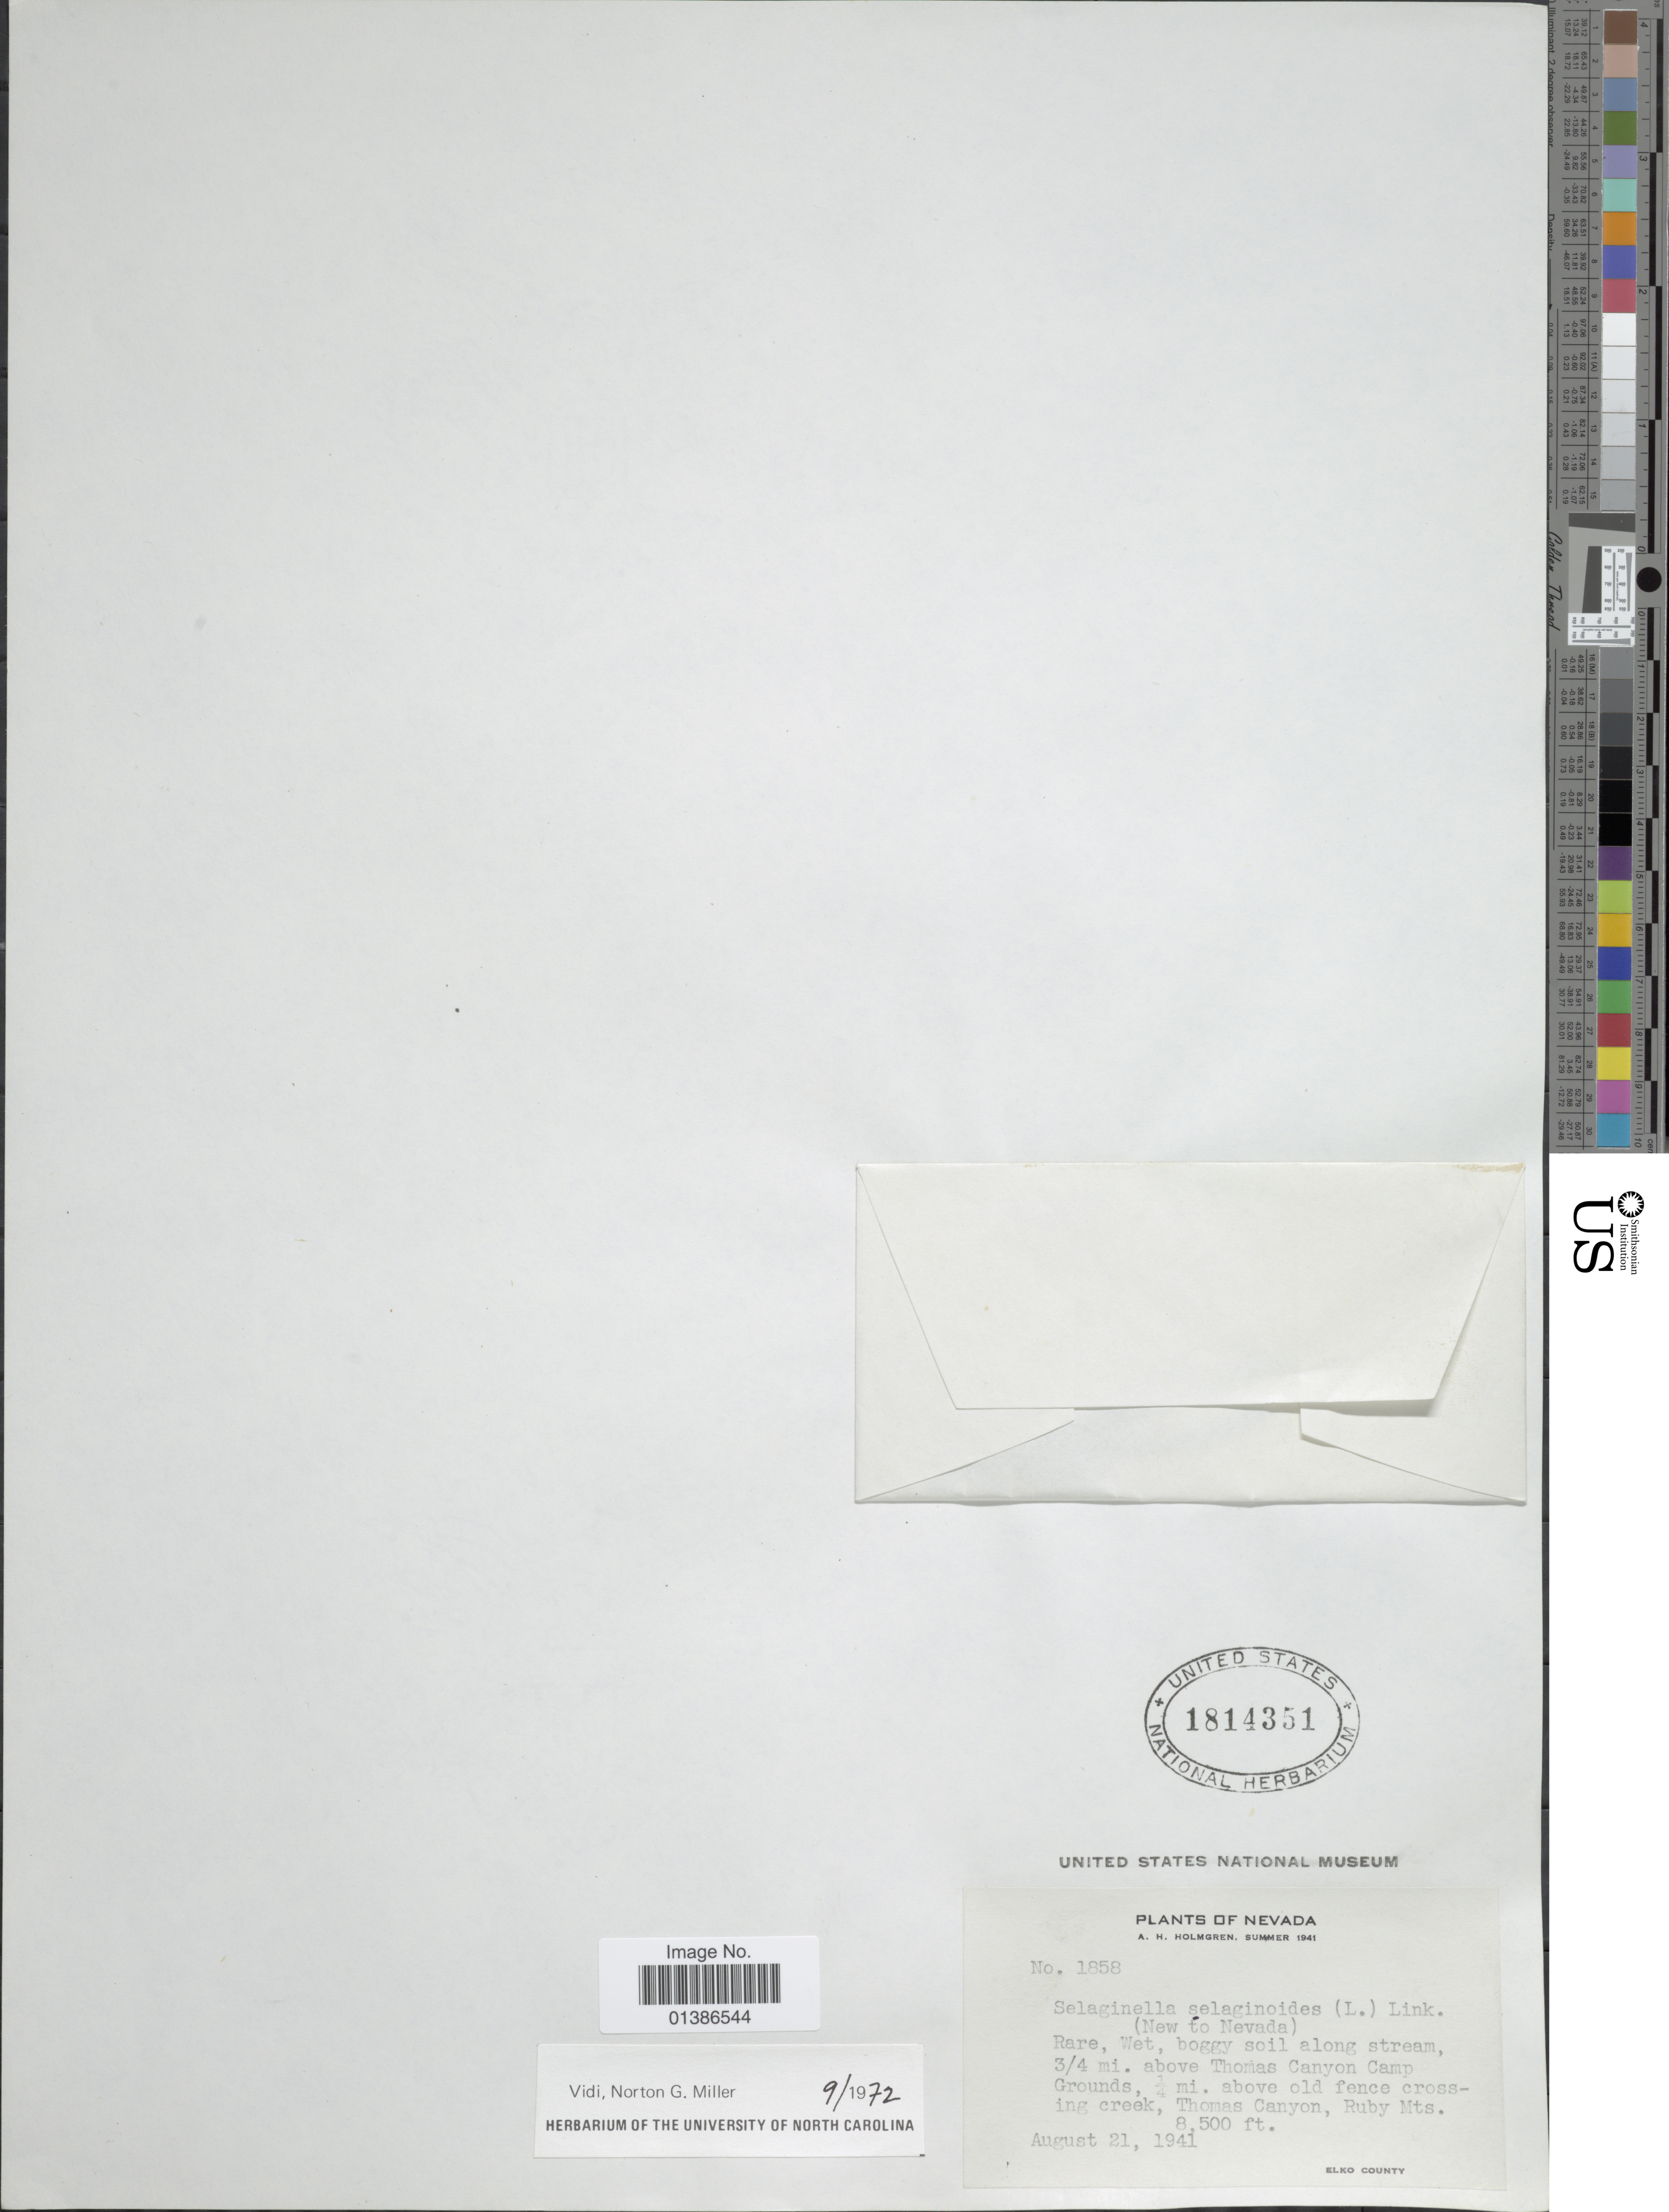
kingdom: Plantae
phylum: Tracheophyta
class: Lycopodiopsida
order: Selaginellales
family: Selaginellaceae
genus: Selaginella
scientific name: Selaginella selaginoides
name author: (L.) Link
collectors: A. H. Holmgren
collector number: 1858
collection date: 1941-08-21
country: United States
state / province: Nevada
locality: ¾ mi. above Thomas Canyon Camp Grounds, ¼ mi. above old fence crossing creek, Thomas Canyon, Ruby Mts. Elko County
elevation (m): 2591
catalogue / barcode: US 1814351